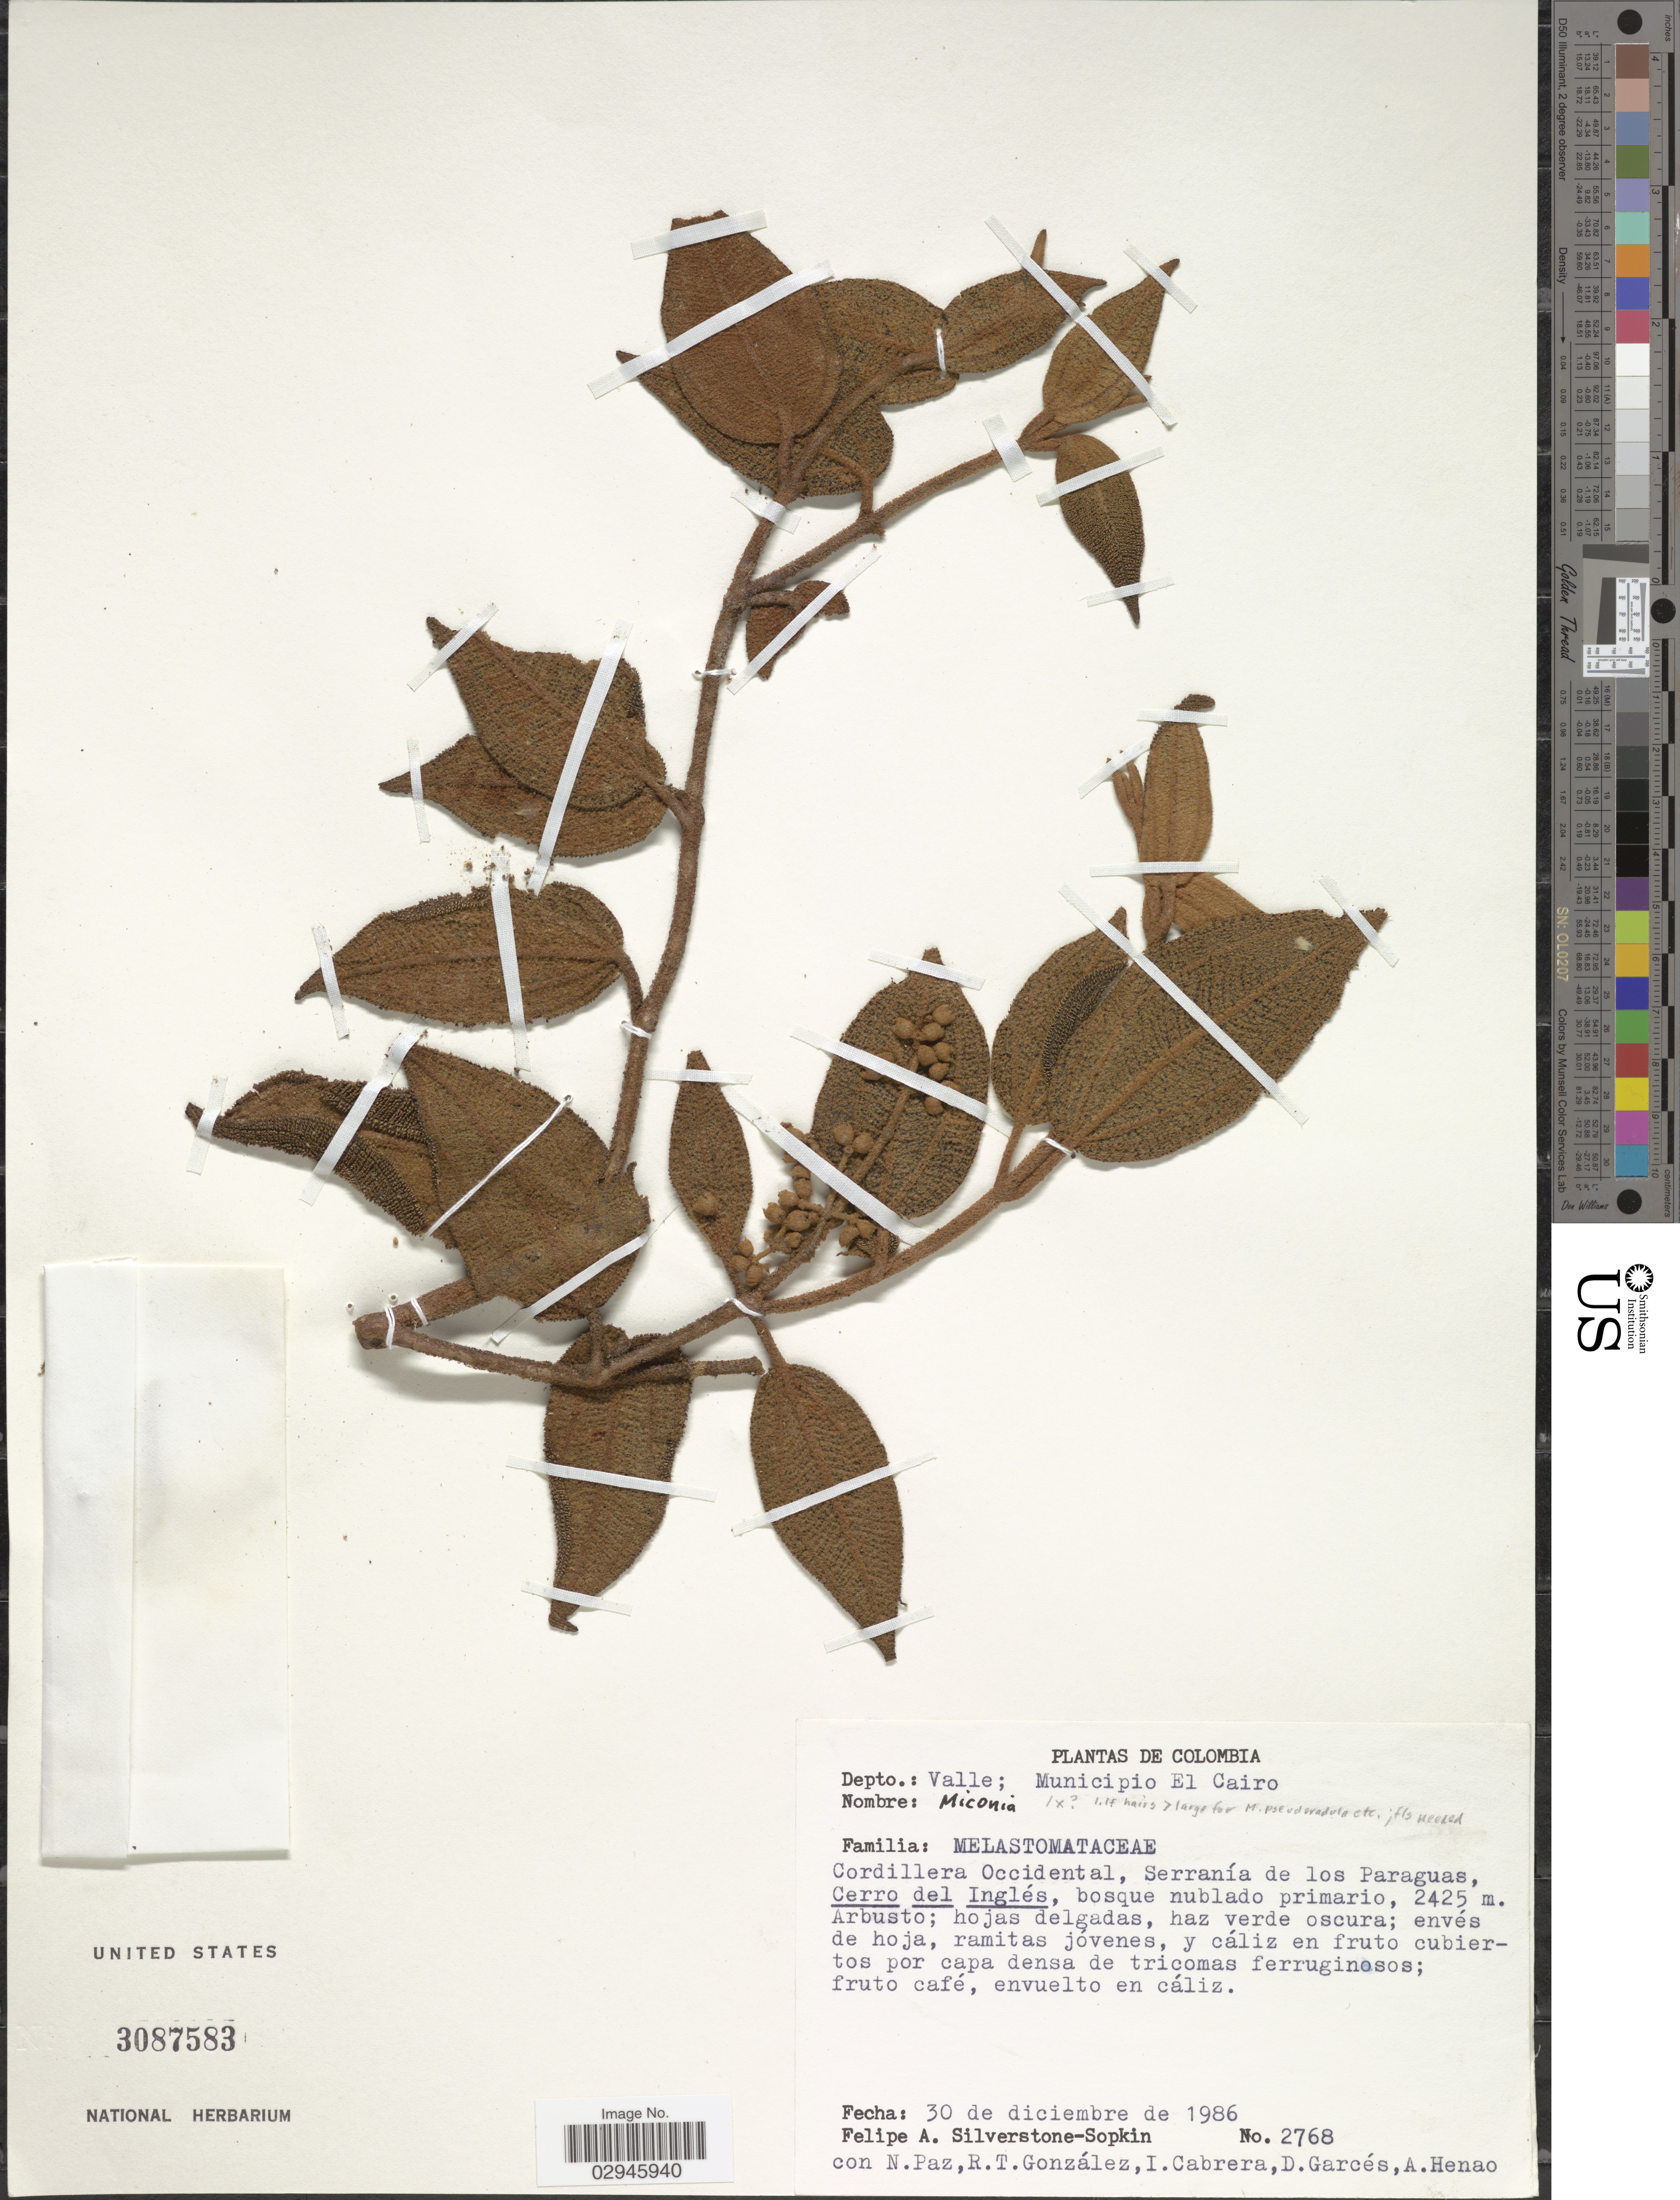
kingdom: Plantae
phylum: Tracheophyta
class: Magnoliopsida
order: Myrtales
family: Melastomataceae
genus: Miconia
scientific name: Miconia sp.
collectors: P. A. Silverstone-Sopkin, N. Paz, R. Gonzalez, I. Cabrera & et al.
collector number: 2768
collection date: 1986-12-30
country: Colombia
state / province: Valle del Cauca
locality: Depto.: Valle; Municipio El Cairo. Cordillera Occidental, Serranía de los Paraguas, Cerro del Inglés.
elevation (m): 2425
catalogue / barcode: US 3087583